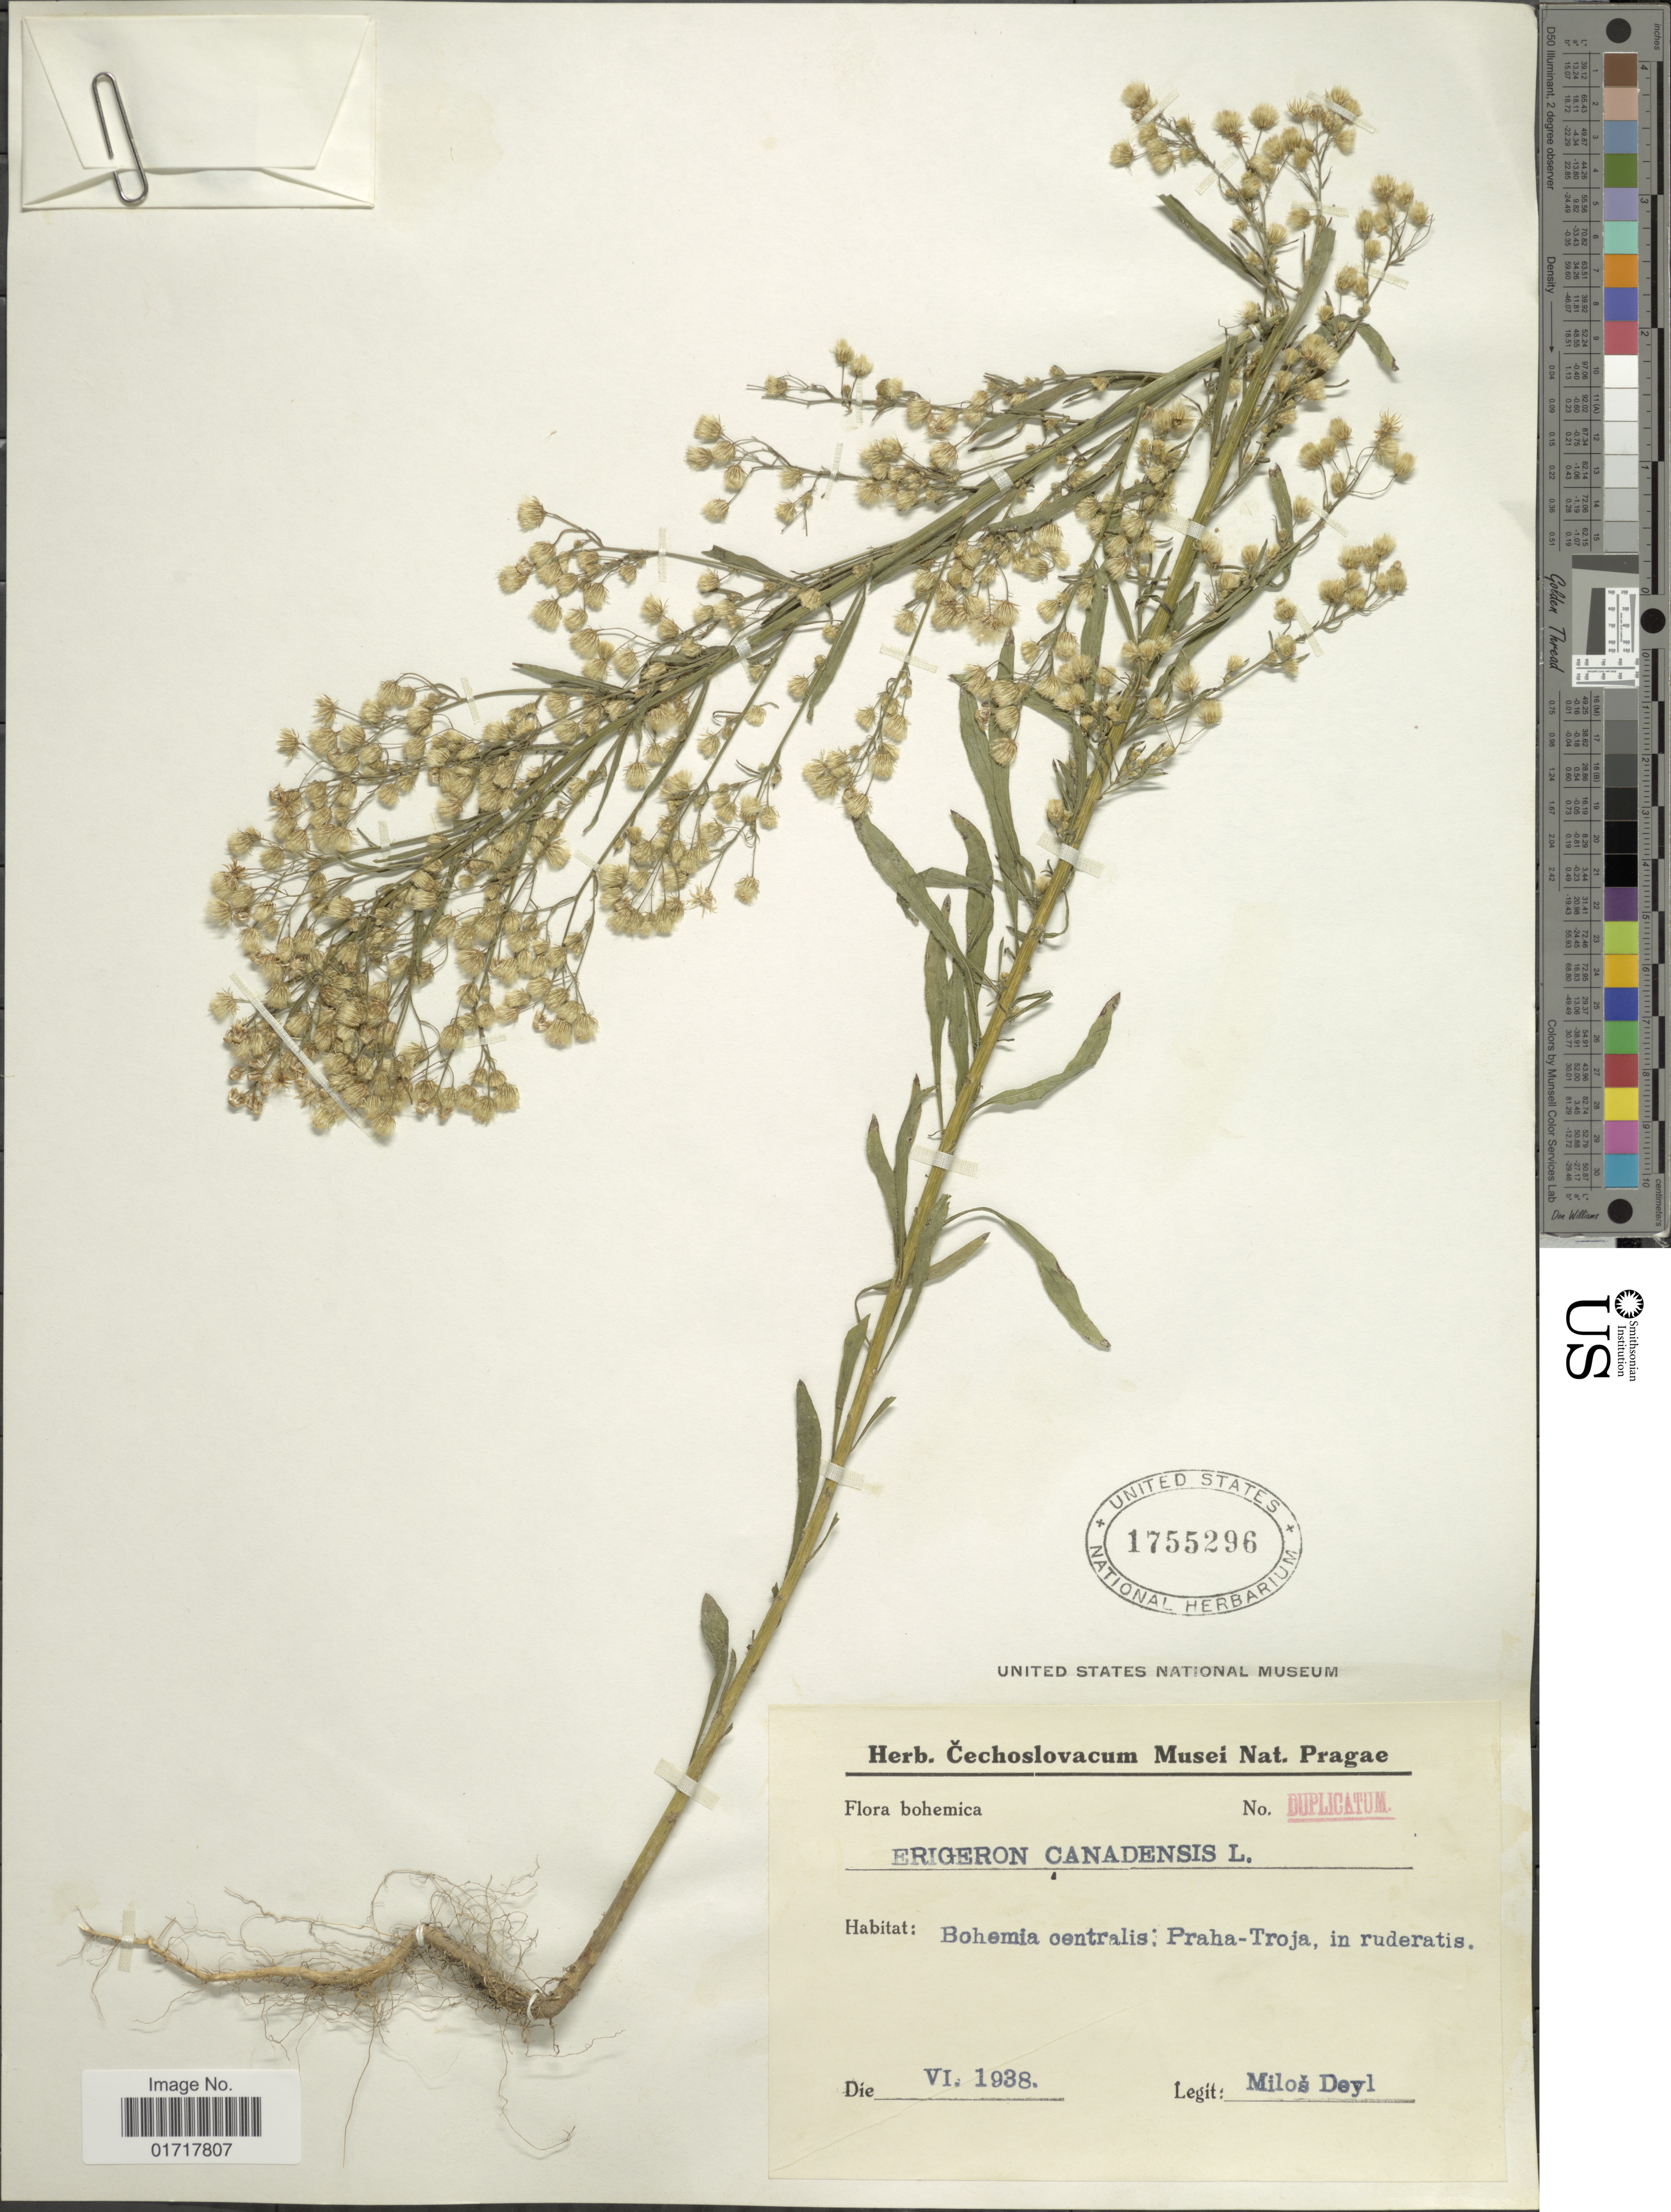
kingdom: Plantae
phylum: Tracheophyta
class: Magnoliopsida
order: Asterales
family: Asteraceae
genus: Conyza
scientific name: Conyza canadensis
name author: (L.) Cronq.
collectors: M. Deyl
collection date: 1938-06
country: Czechia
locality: Bohemia centralis: Praha-Troja, in ruderatis.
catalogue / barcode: US 1755296